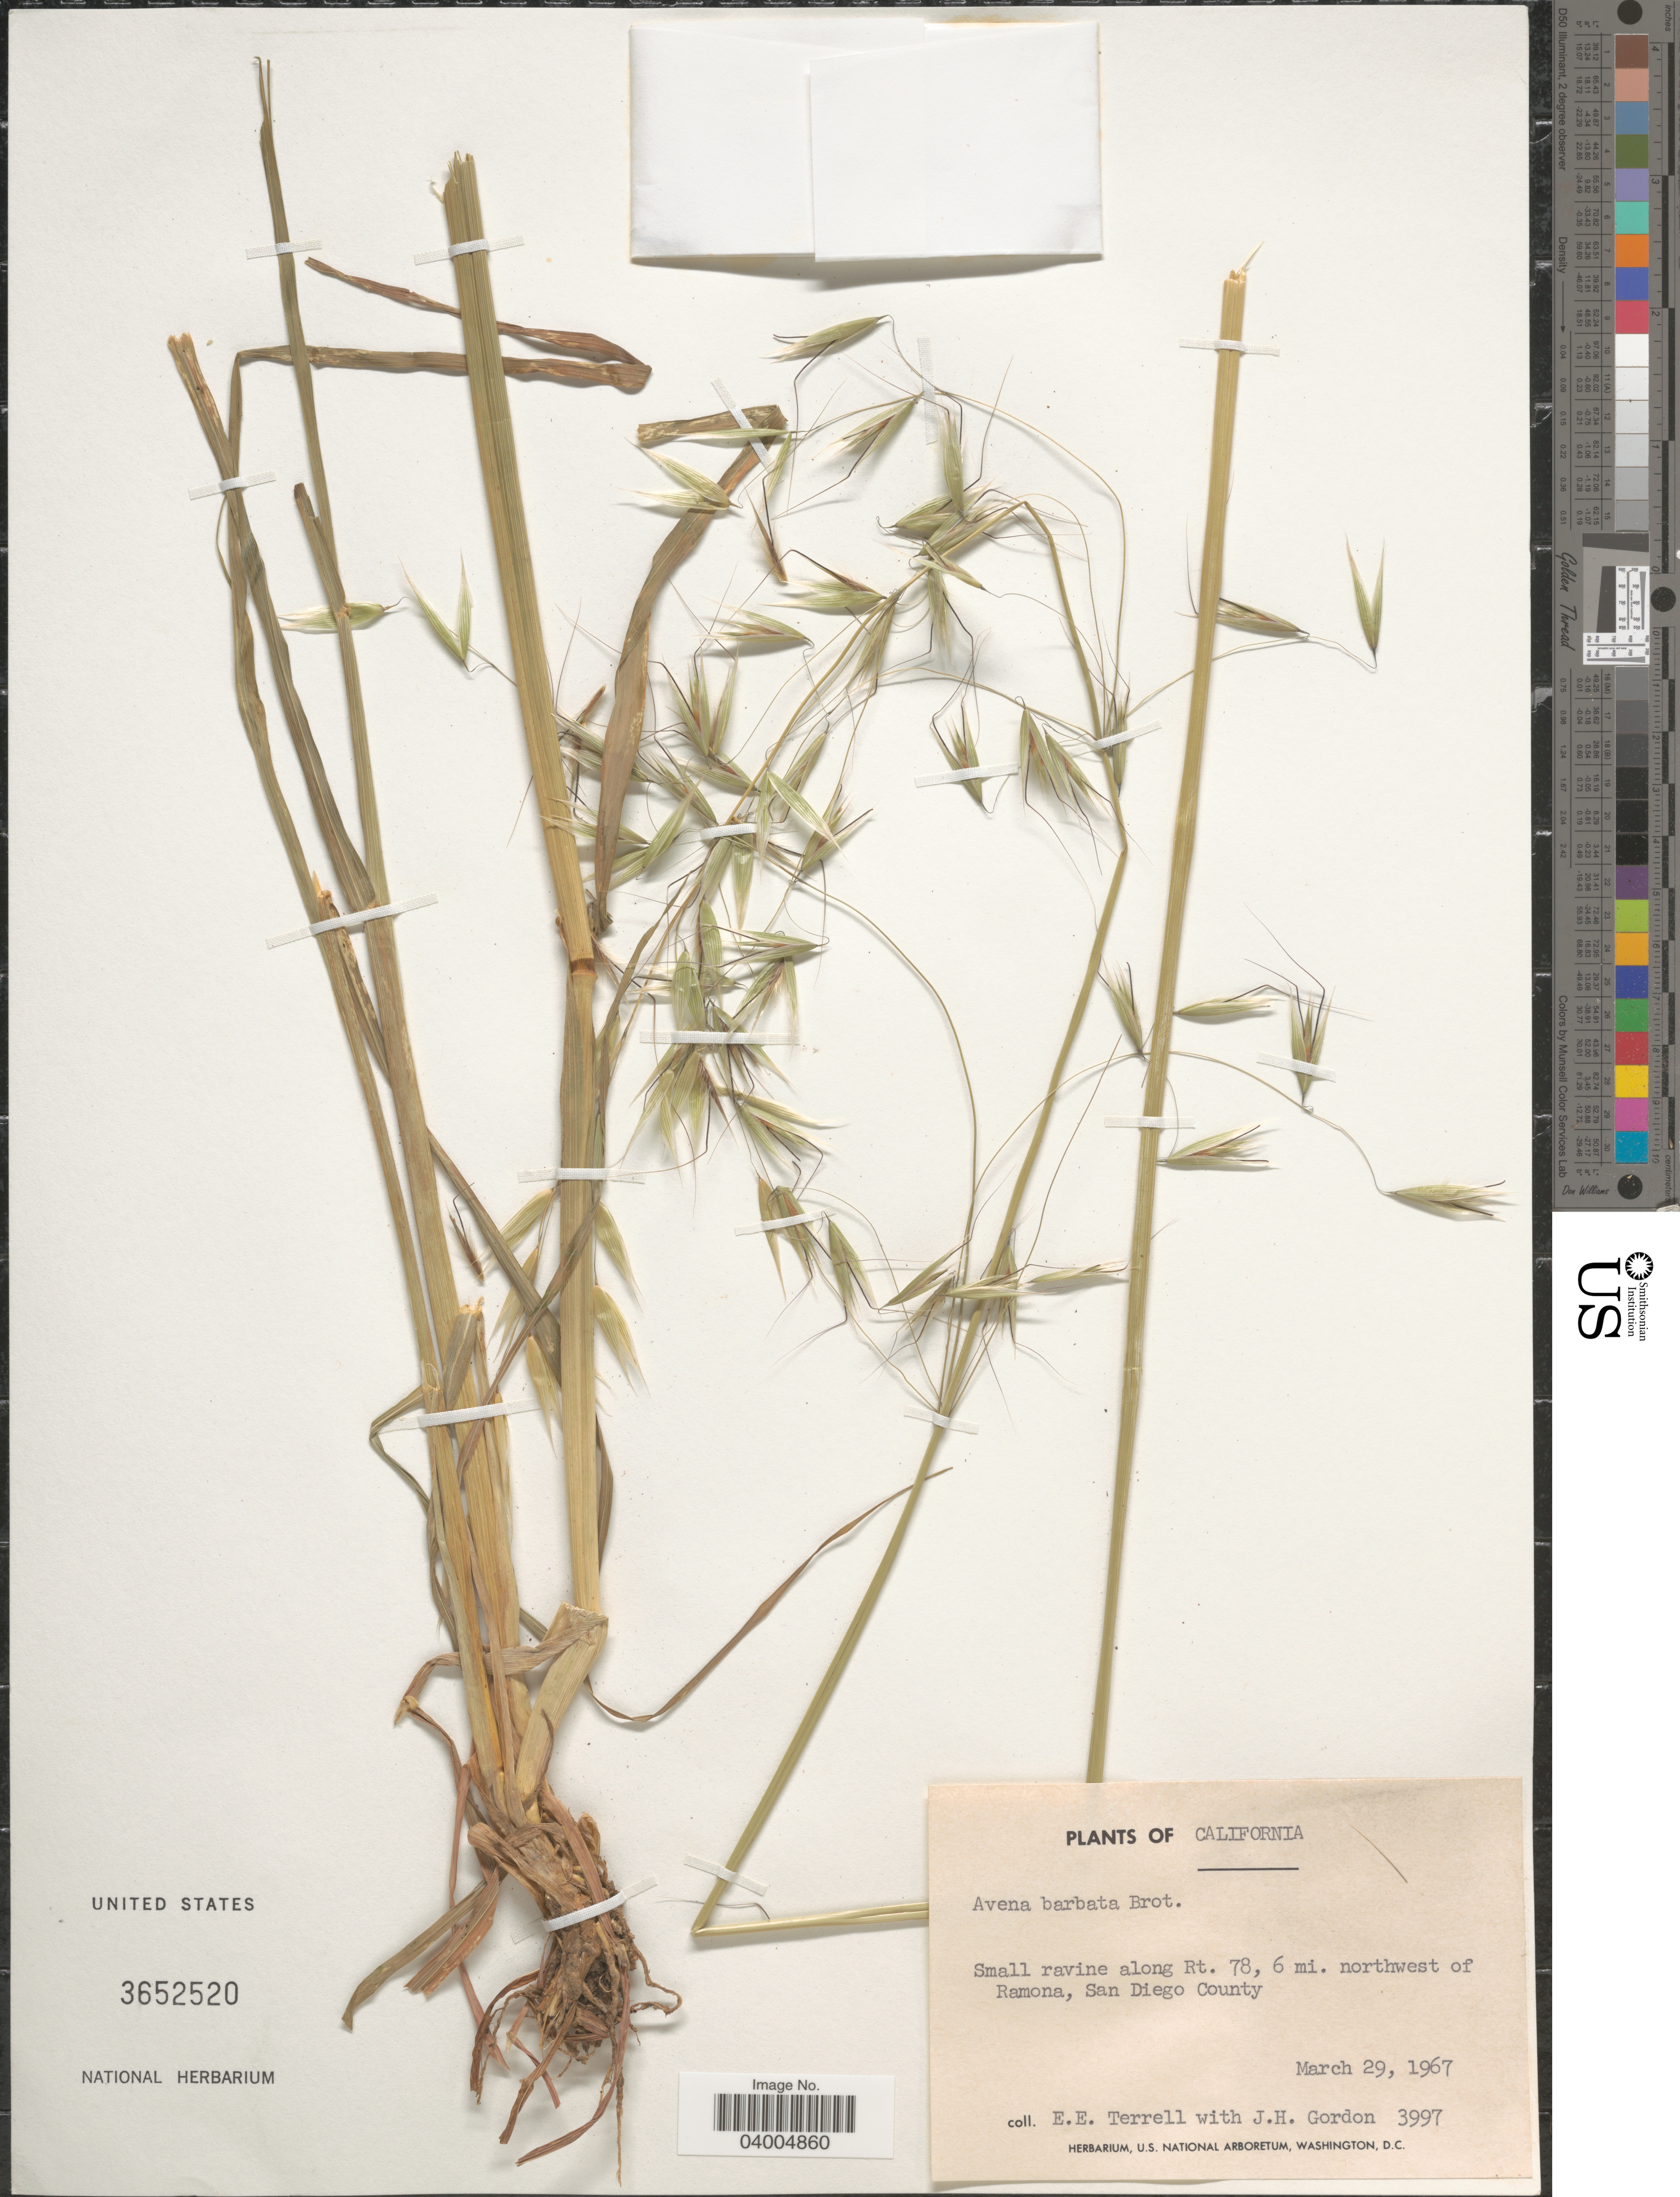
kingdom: Plantae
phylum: Tracheophyta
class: Liliopsida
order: Poales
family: Poaceae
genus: Avena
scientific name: Avena barbata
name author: Pott ex Link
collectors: E. E. Terrell & J. Gordon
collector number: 3997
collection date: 1967-03-29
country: United States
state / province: California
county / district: San Diego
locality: Small ravine along Rt. 78, 6 mi. northwest of Ramona, San Diego County.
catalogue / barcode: US 3652520